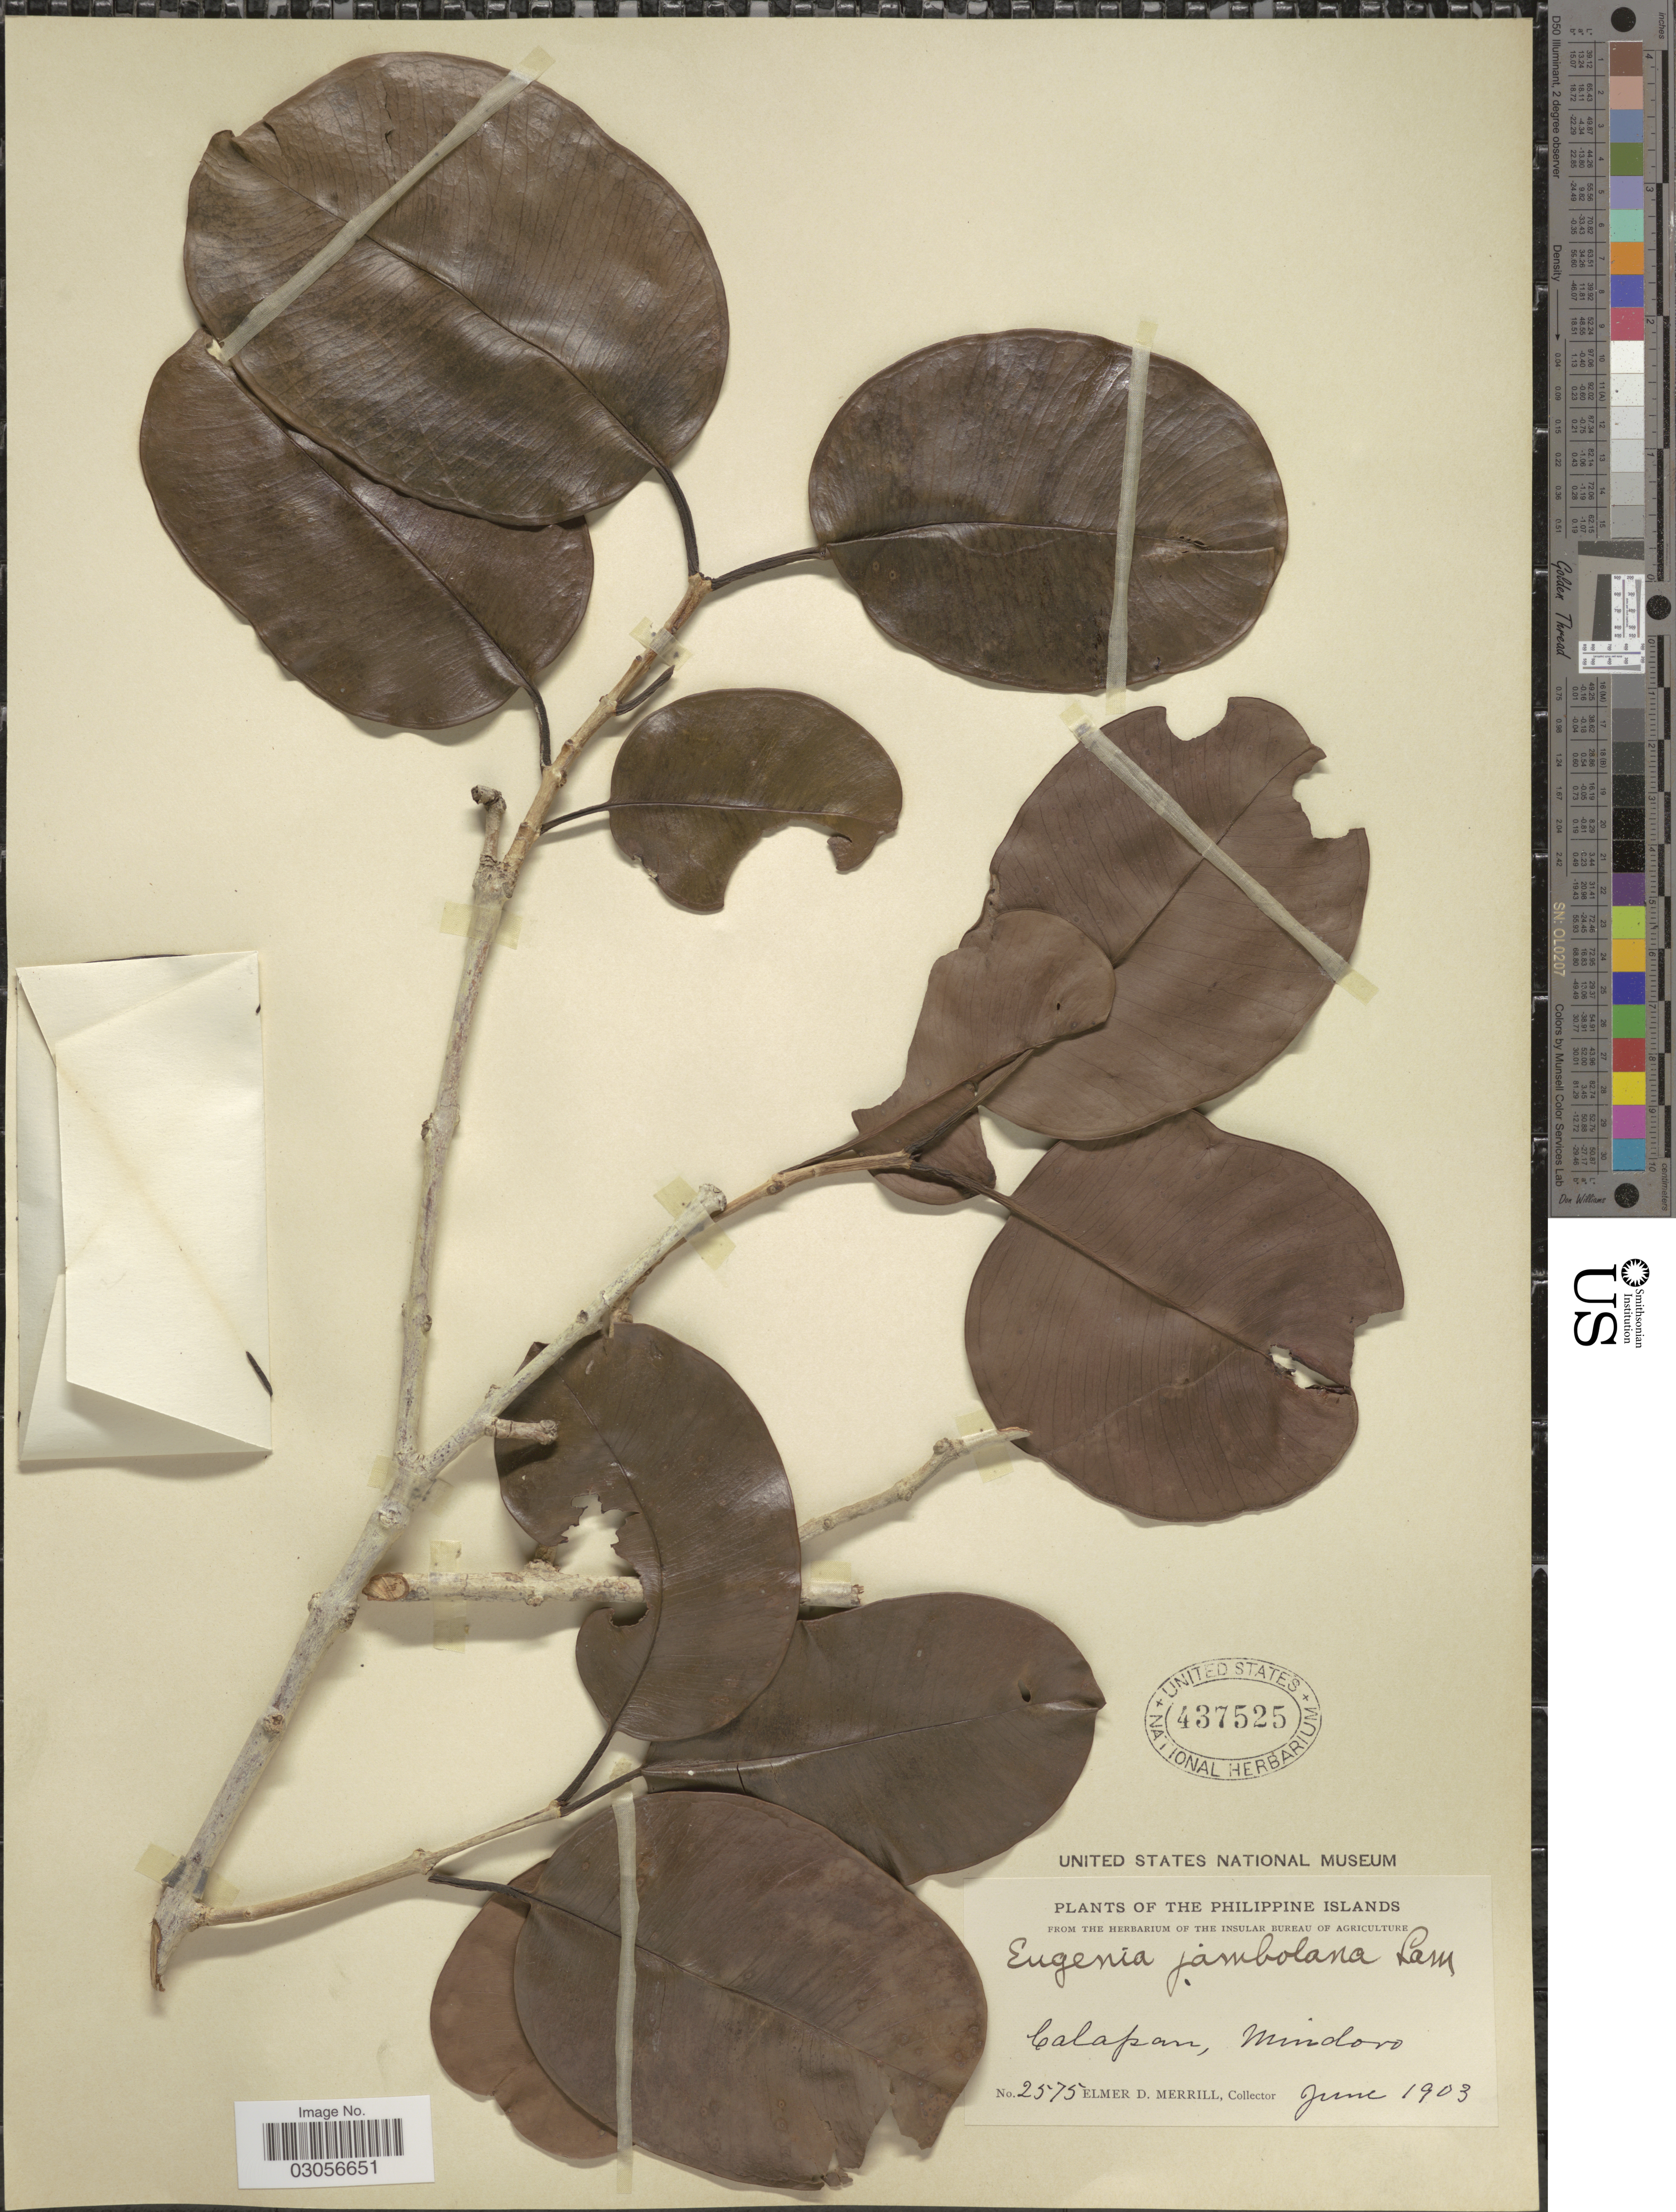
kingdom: Plantae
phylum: Tracheophyta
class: Magnoliopsida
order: Myrtales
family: Myrtaceae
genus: Syzygium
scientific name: Syzygium cumini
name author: (L.) Skeels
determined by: Strong, Mark T., (BOT), Smithsonian Institution - National Museum of Natural History (UNITED STATES)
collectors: E. D. Merrill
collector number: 2575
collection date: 1903-06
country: Philippines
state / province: Mimaropa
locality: Philippine Islands. Calapan, Mindoro.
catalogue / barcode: US 437525